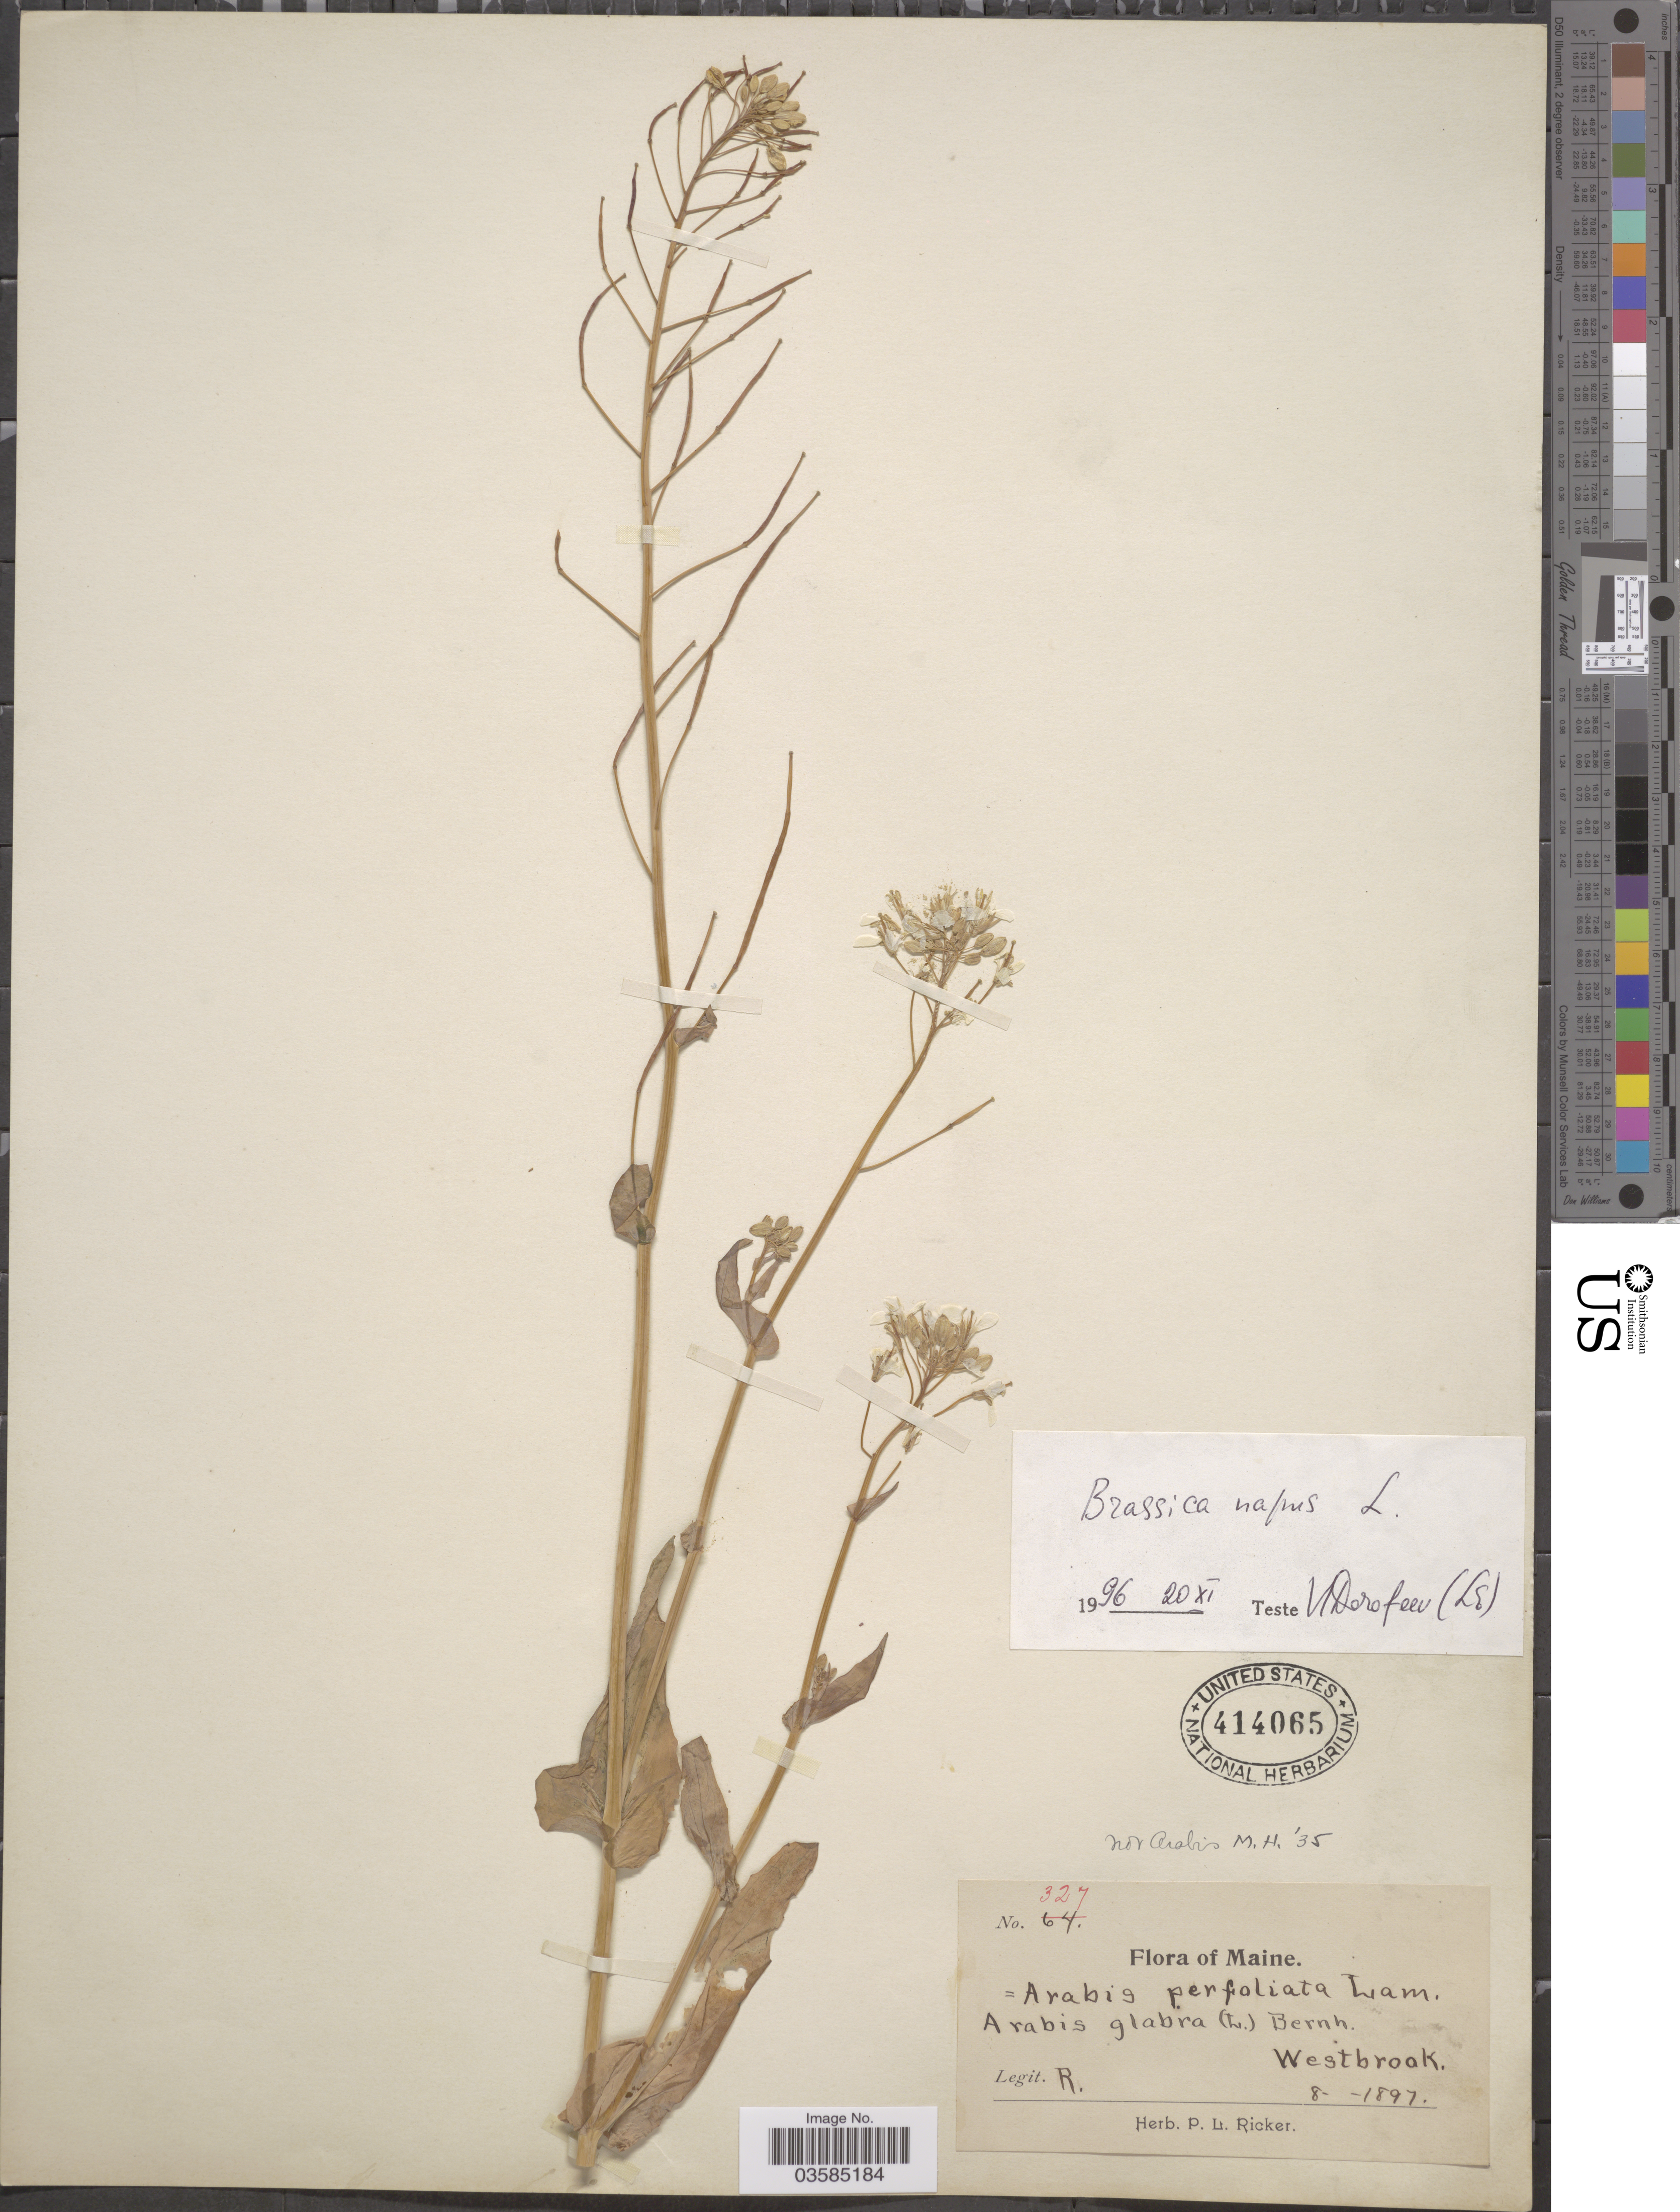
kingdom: Plantae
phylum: Tracheophyta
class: Magnoliopsida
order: Brassicales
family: Brassicaceae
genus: Brassica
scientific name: Brassica napus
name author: L.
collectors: P. Ricker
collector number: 327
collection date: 1897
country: United States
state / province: Maine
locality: Westbrook.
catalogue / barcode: US 414065